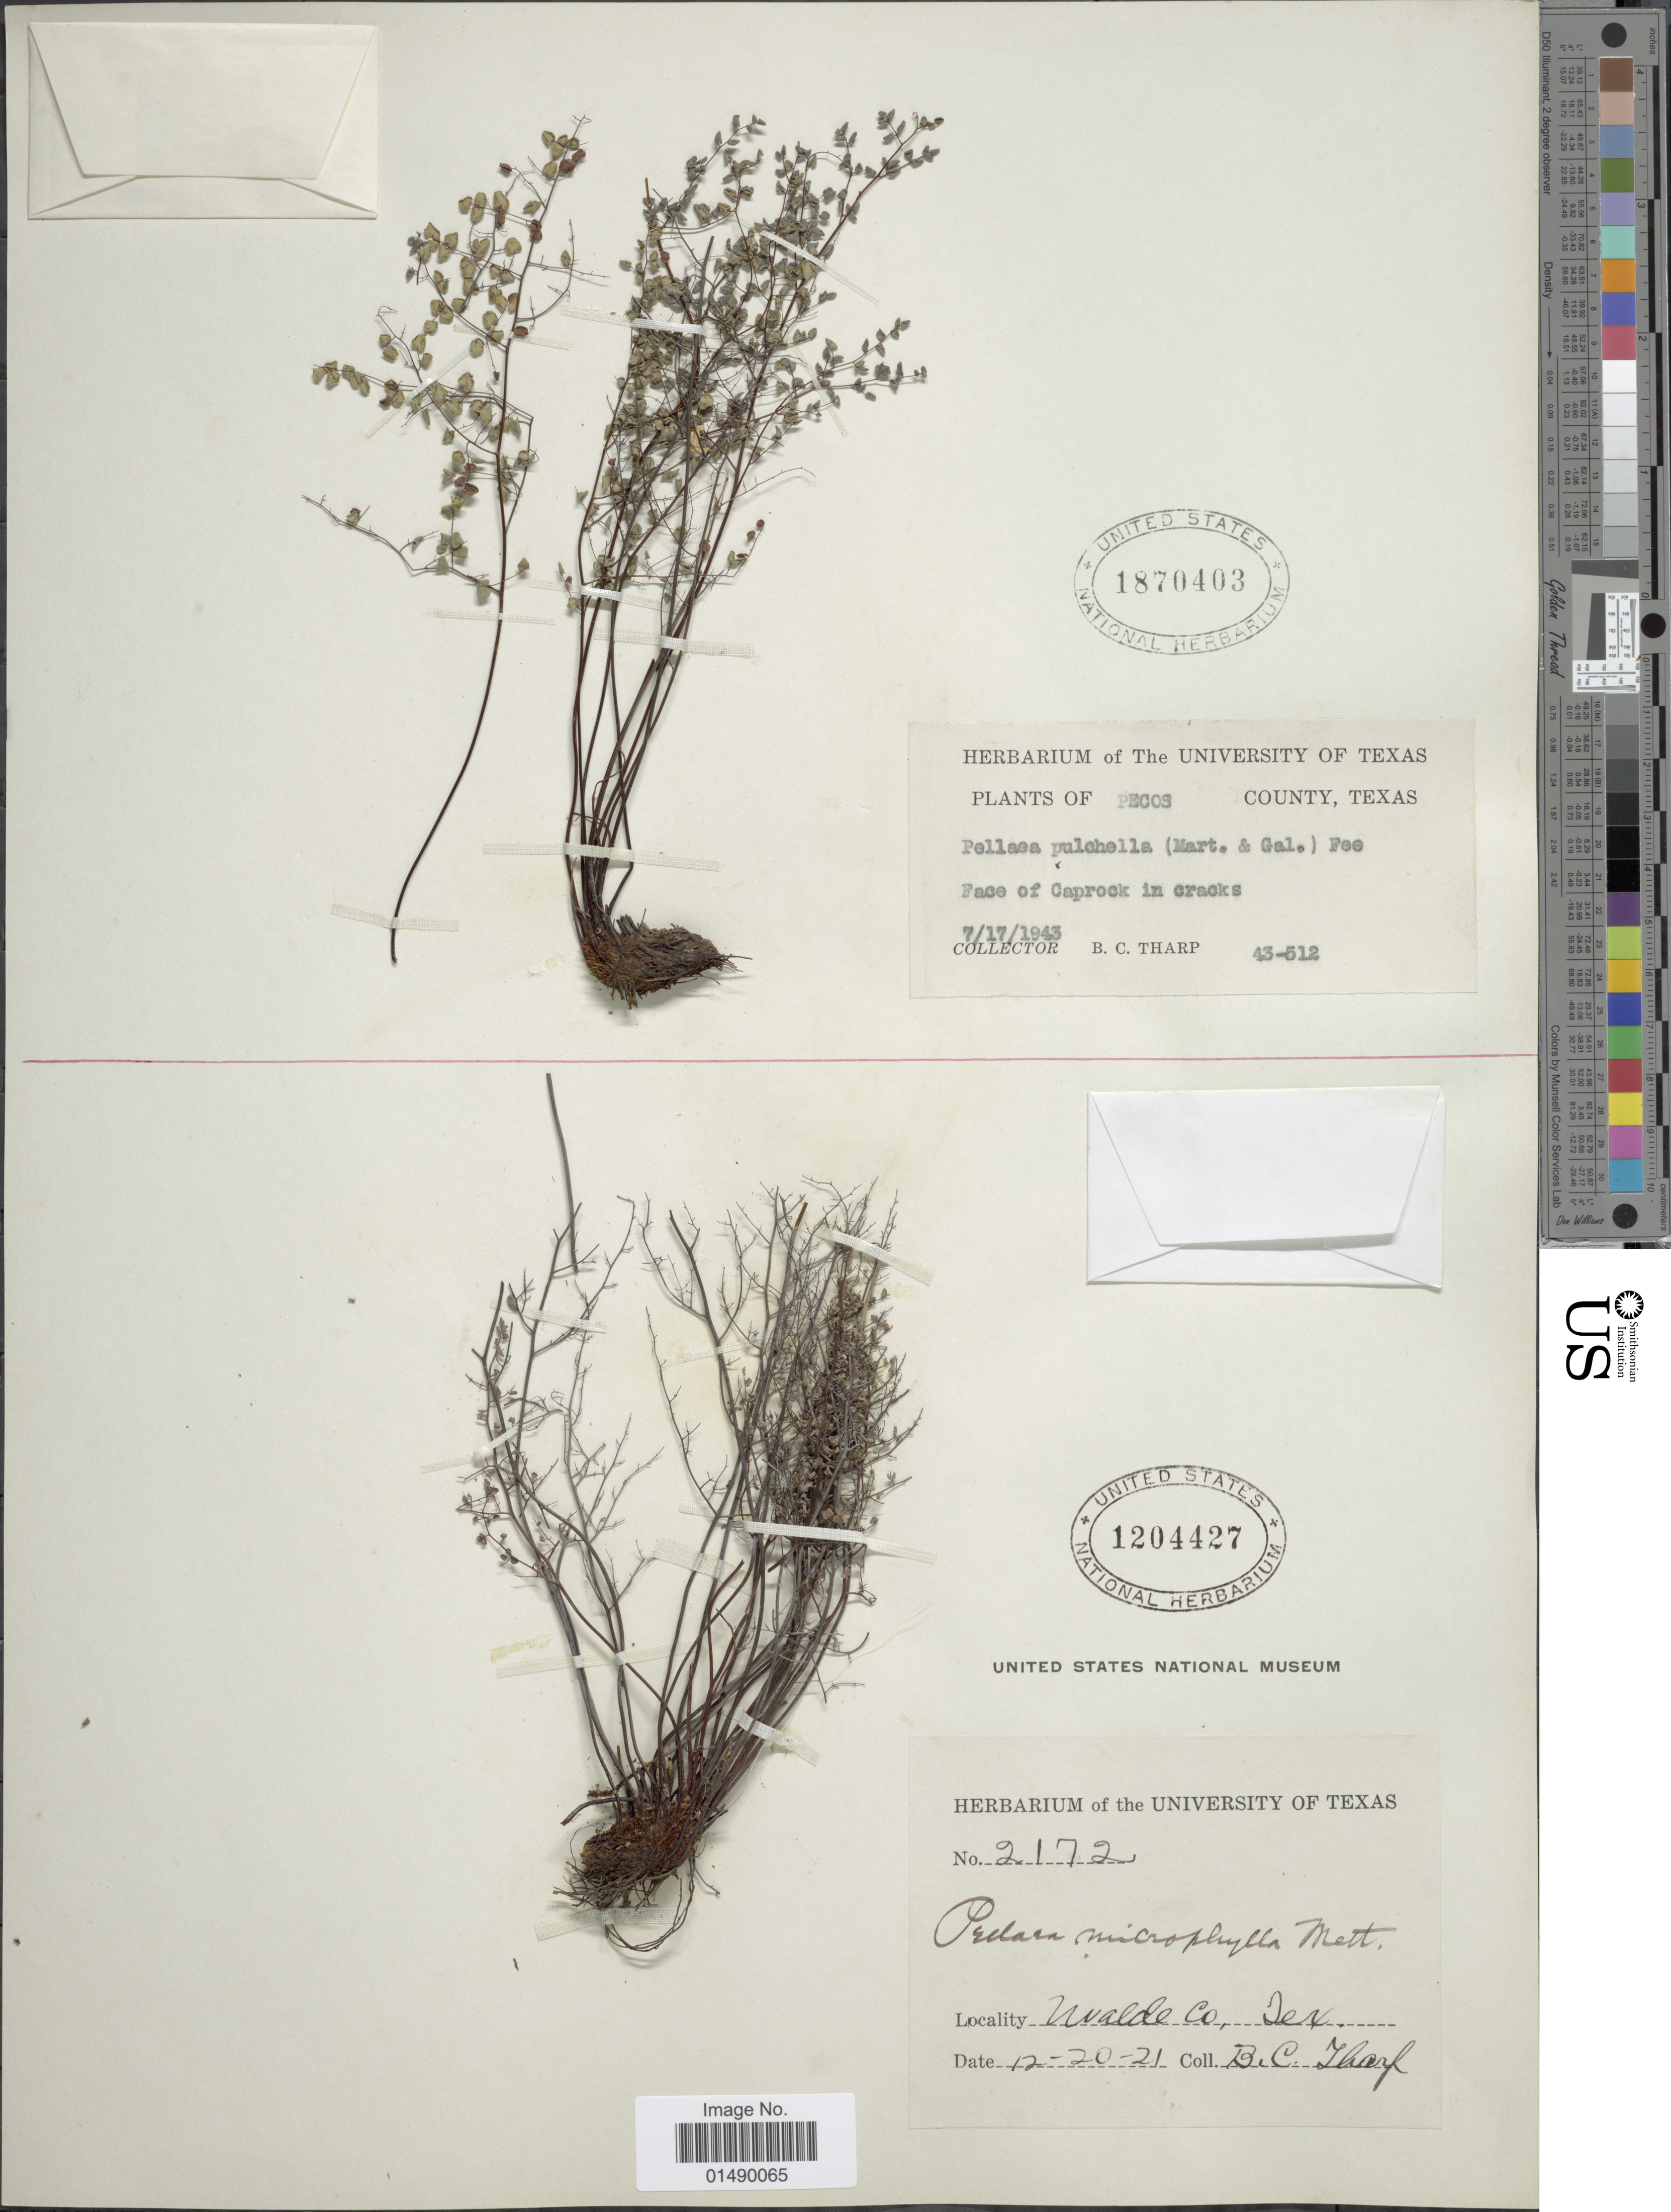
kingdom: Plantae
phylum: Tracheophyta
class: Polypodiopsida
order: Polypodiales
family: Pteridaceae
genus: Argyrochosma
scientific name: Argyrochosma microphylla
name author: (Mett. ex Kuhn) Windham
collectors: B. C. Tharp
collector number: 2172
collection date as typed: Transcribed d/m/y: 20/12/21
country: United States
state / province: Texas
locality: Ulvalde Co.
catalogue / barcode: US 1204427-2